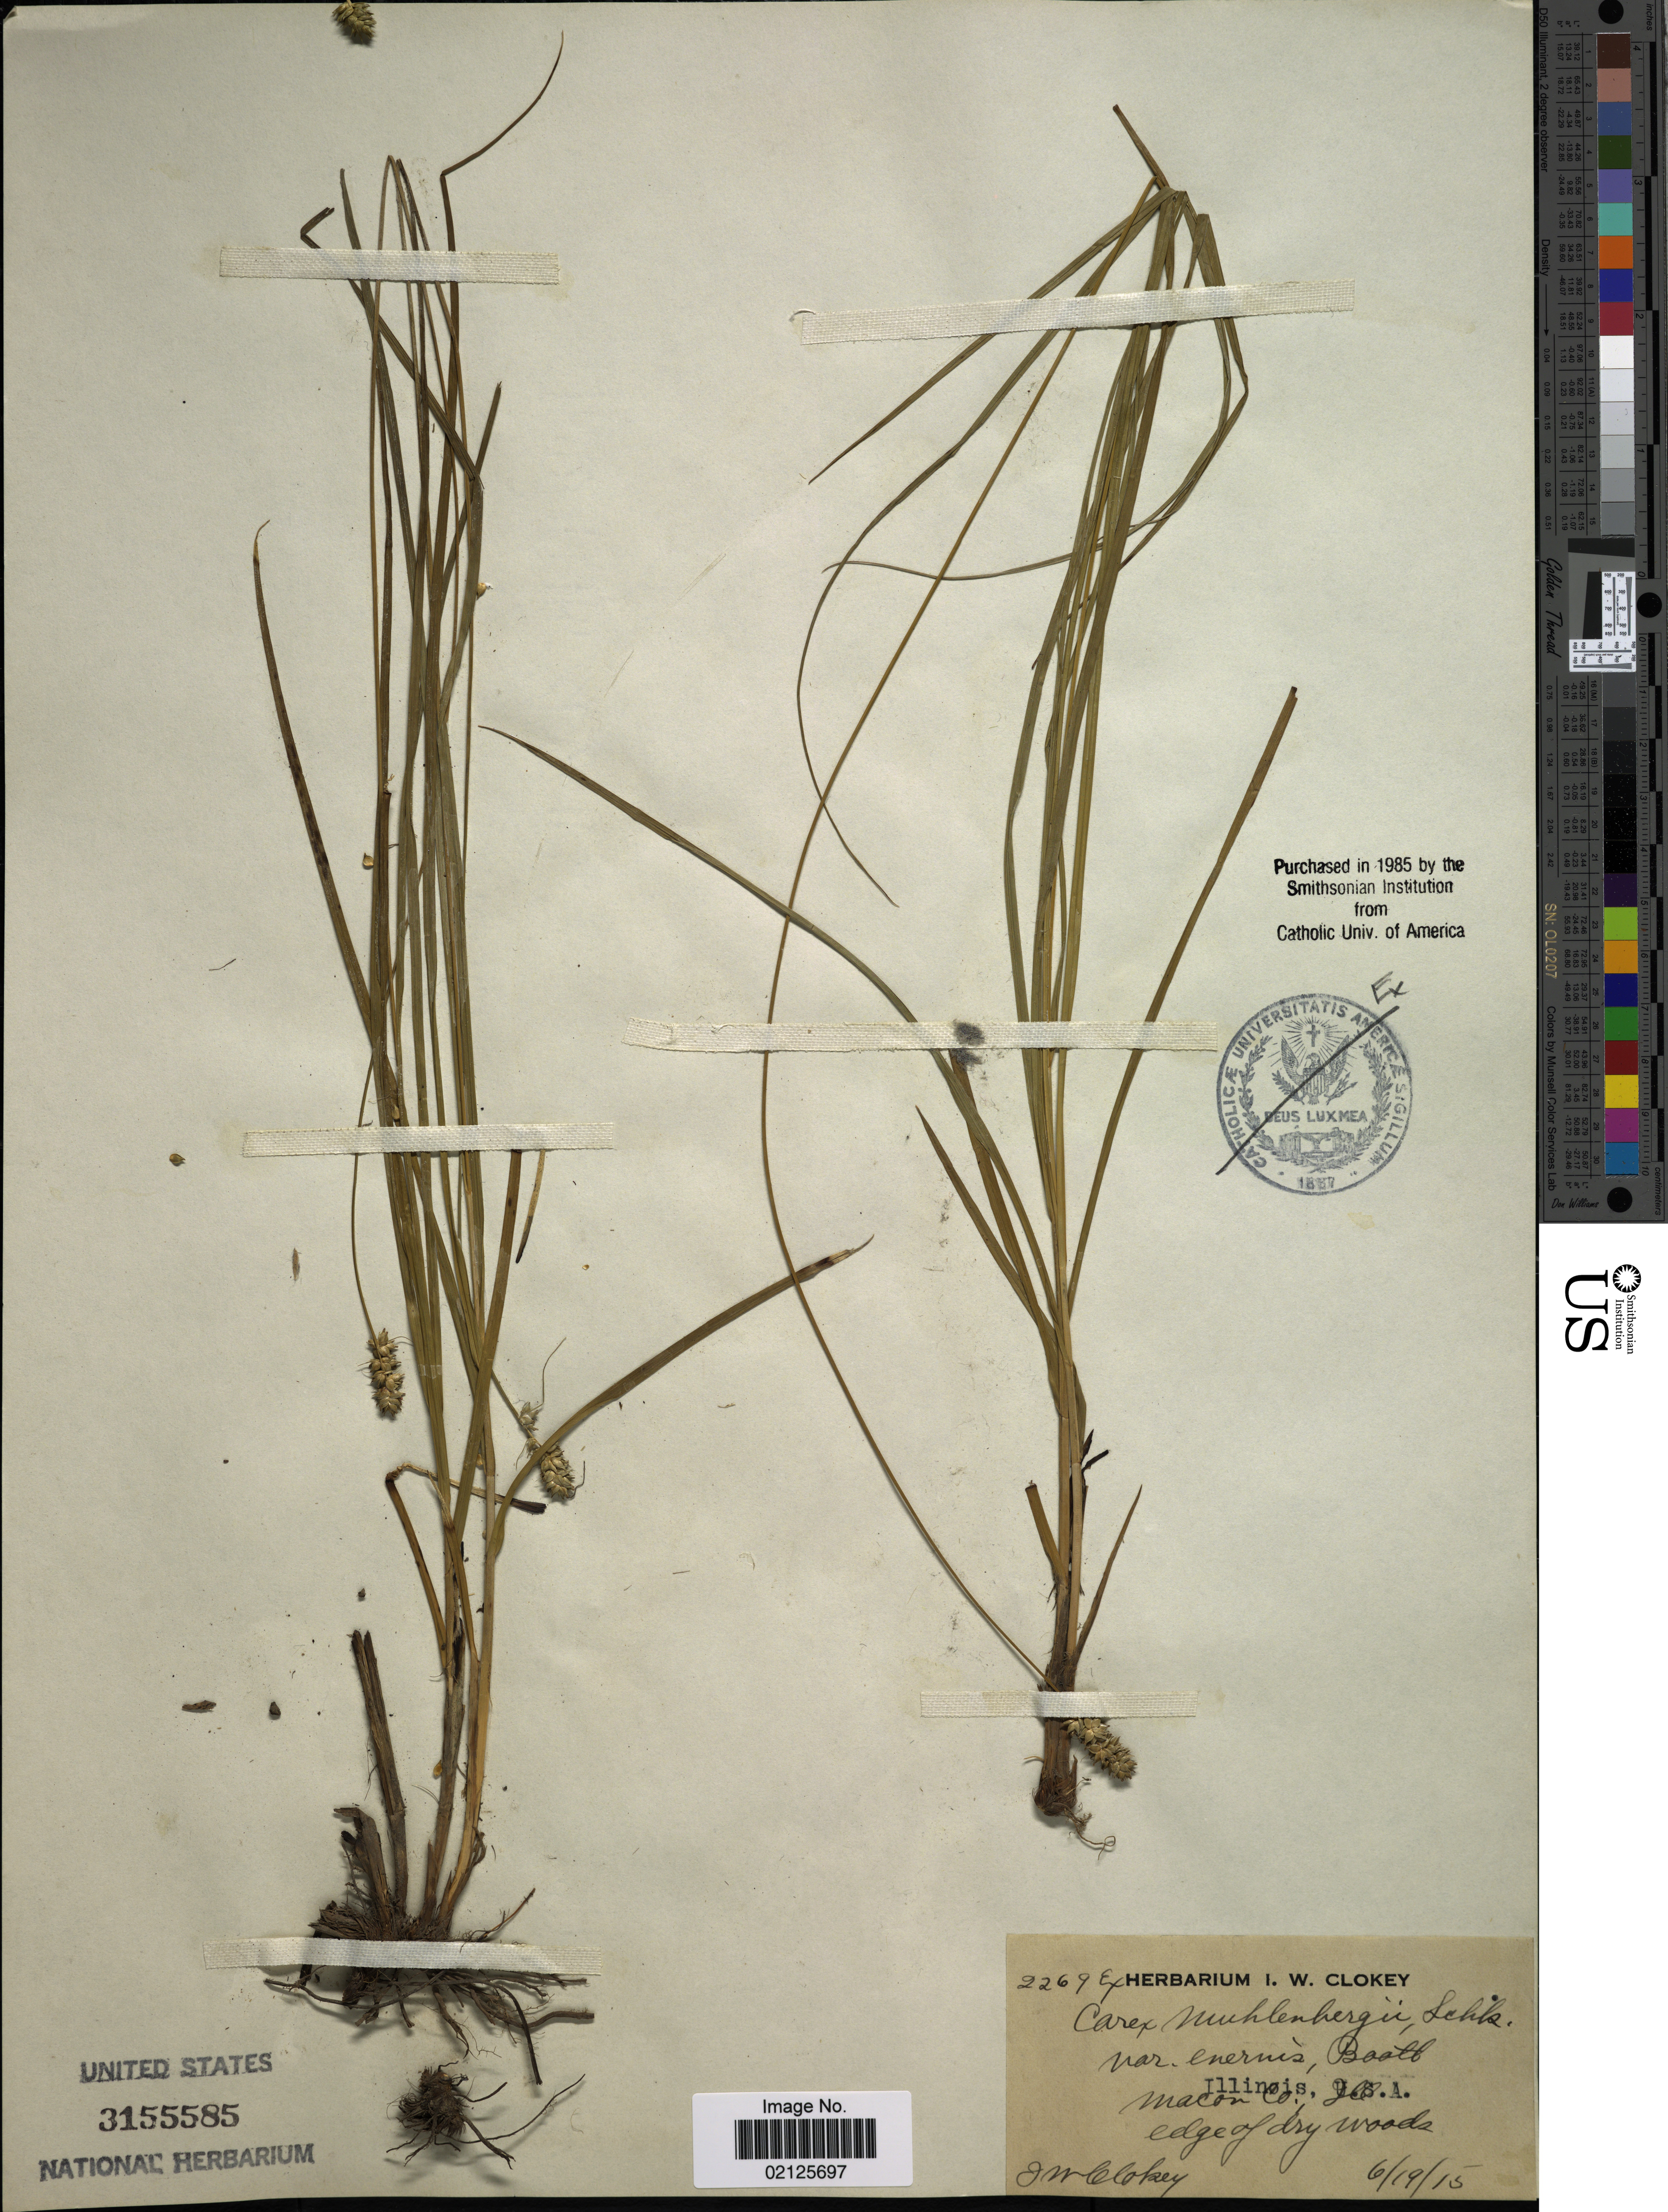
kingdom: Plantae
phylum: Tracheophyta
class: Liliopsida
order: Poales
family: Cyperaceae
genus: Carex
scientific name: Carex muehlenbergii var. enervis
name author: Boott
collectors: I. W. Clokey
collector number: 2269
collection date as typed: Transcribed d/m/y: 19/6/15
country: United States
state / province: Illinois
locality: Macon Co., edge of dry woods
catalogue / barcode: US 3155585